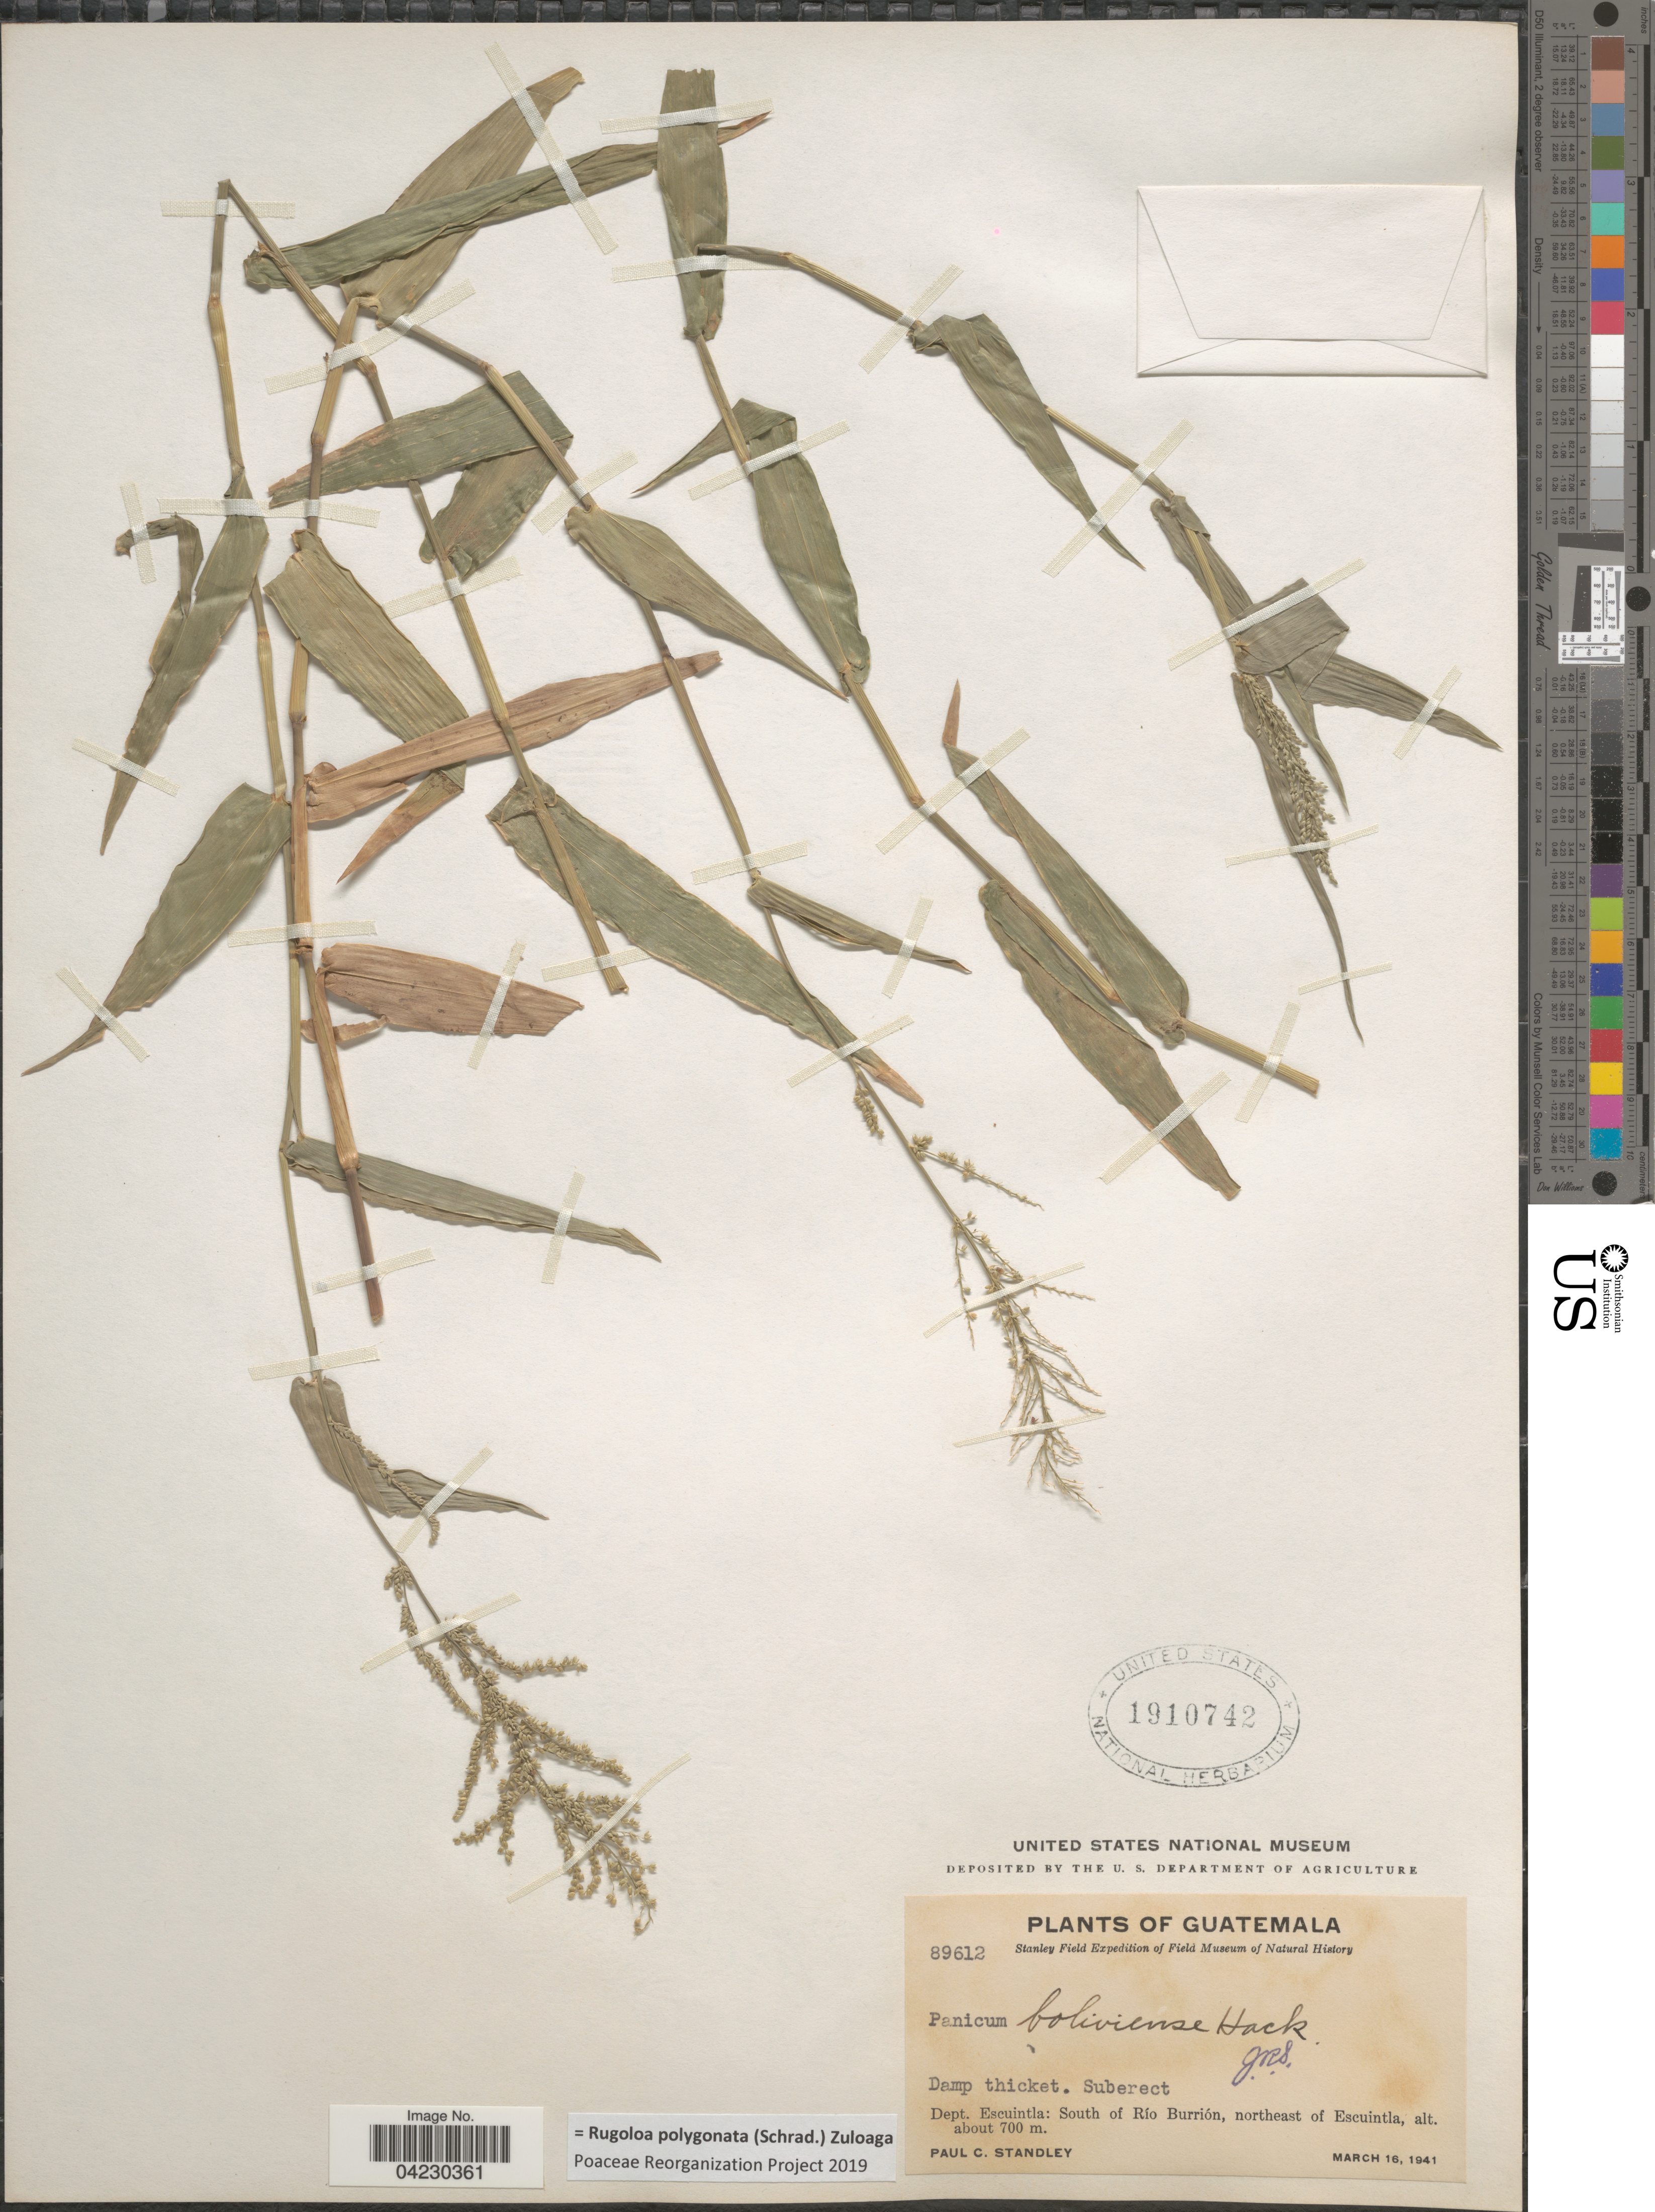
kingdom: Plantae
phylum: Tracheophyta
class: Liliopsida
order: Poales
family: Poaceae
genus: Rugoloa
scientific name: Rugoloa polygonata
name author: (Schrad.) Zuloaga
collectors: P. C. Standley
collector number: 89612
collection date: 1941-03-16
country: Guatemala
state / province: Escuintla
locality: Stanley Field Expedition of Field Museum of Natural History. Dept. Escuintla: South of Río Burrión, northeast of Escuintla.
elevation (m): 700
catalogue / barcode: US 1910742